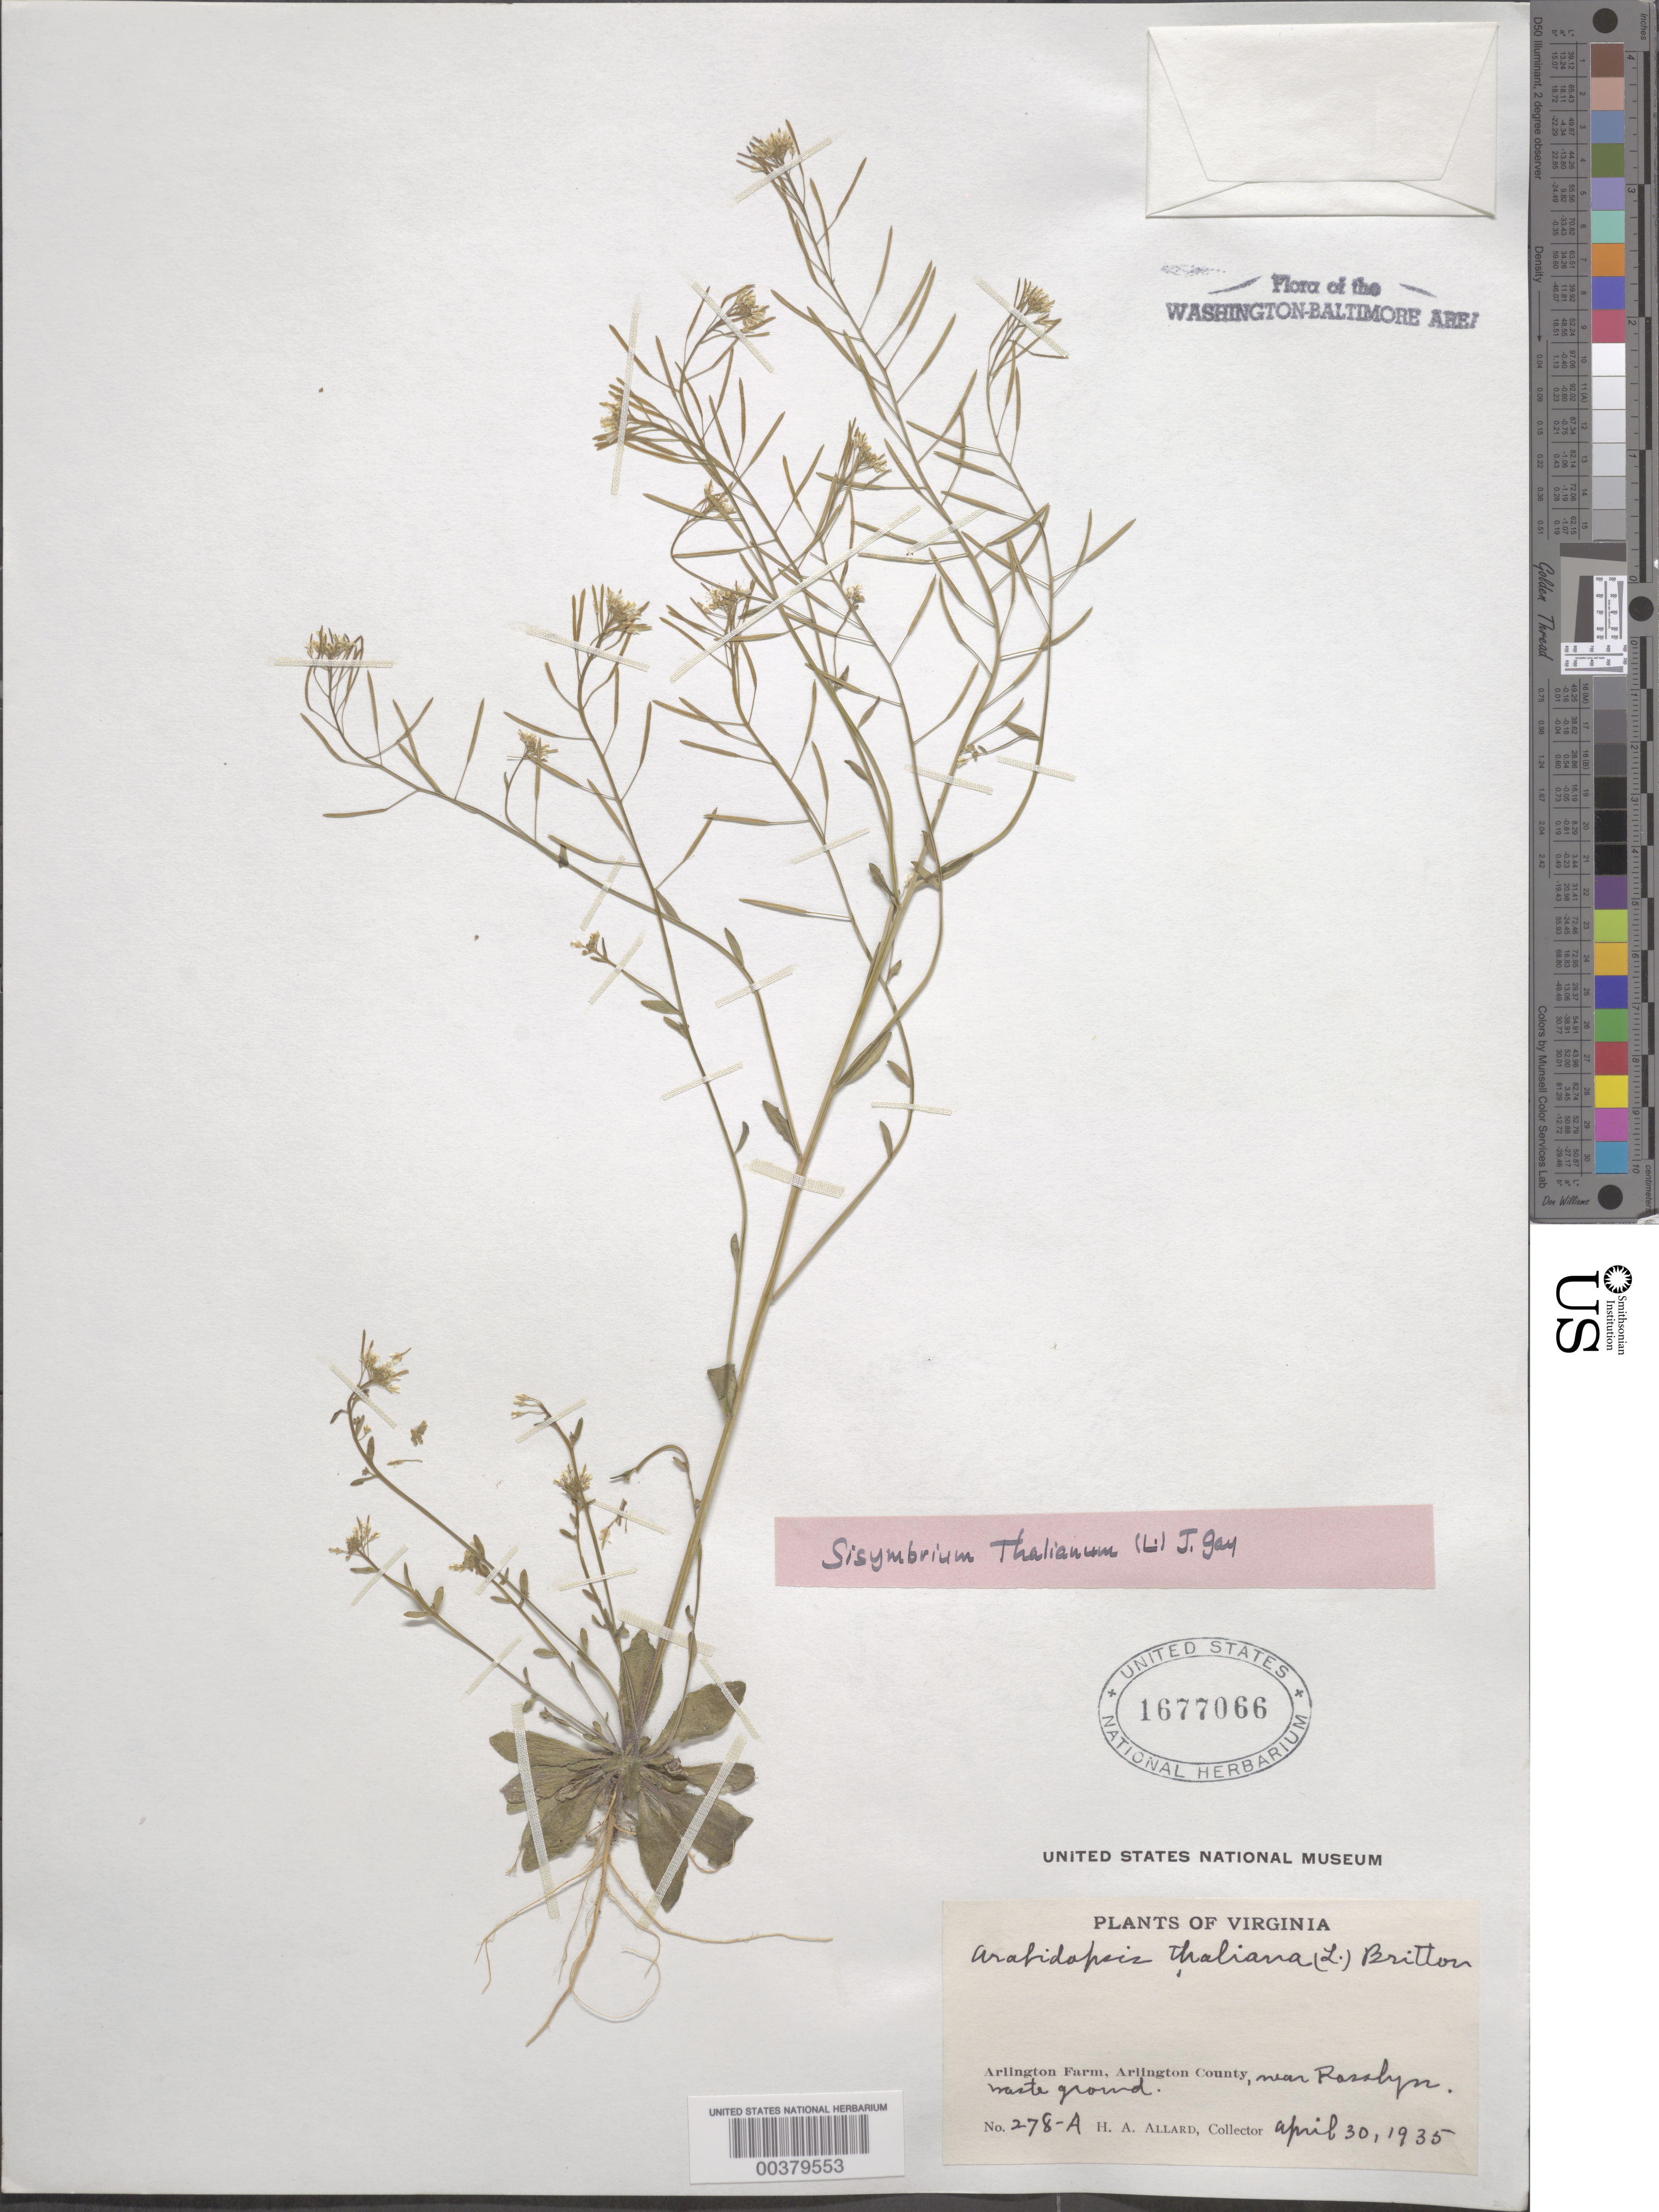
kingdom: Plantae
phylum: Tracheophyta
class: Magnoliopsida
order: Brassicales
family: Brassicaceae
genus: Arabidopsis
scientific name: Arabidopsis thaliana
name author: (L.) Heynh.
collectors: H. A. Allard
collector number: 278A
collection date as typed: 30 Apr 1935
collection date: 1935-04-30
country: United States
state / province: Virginia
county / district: Arlington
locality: Arlington Farm, near Rosslyn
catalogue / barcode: US 1677066